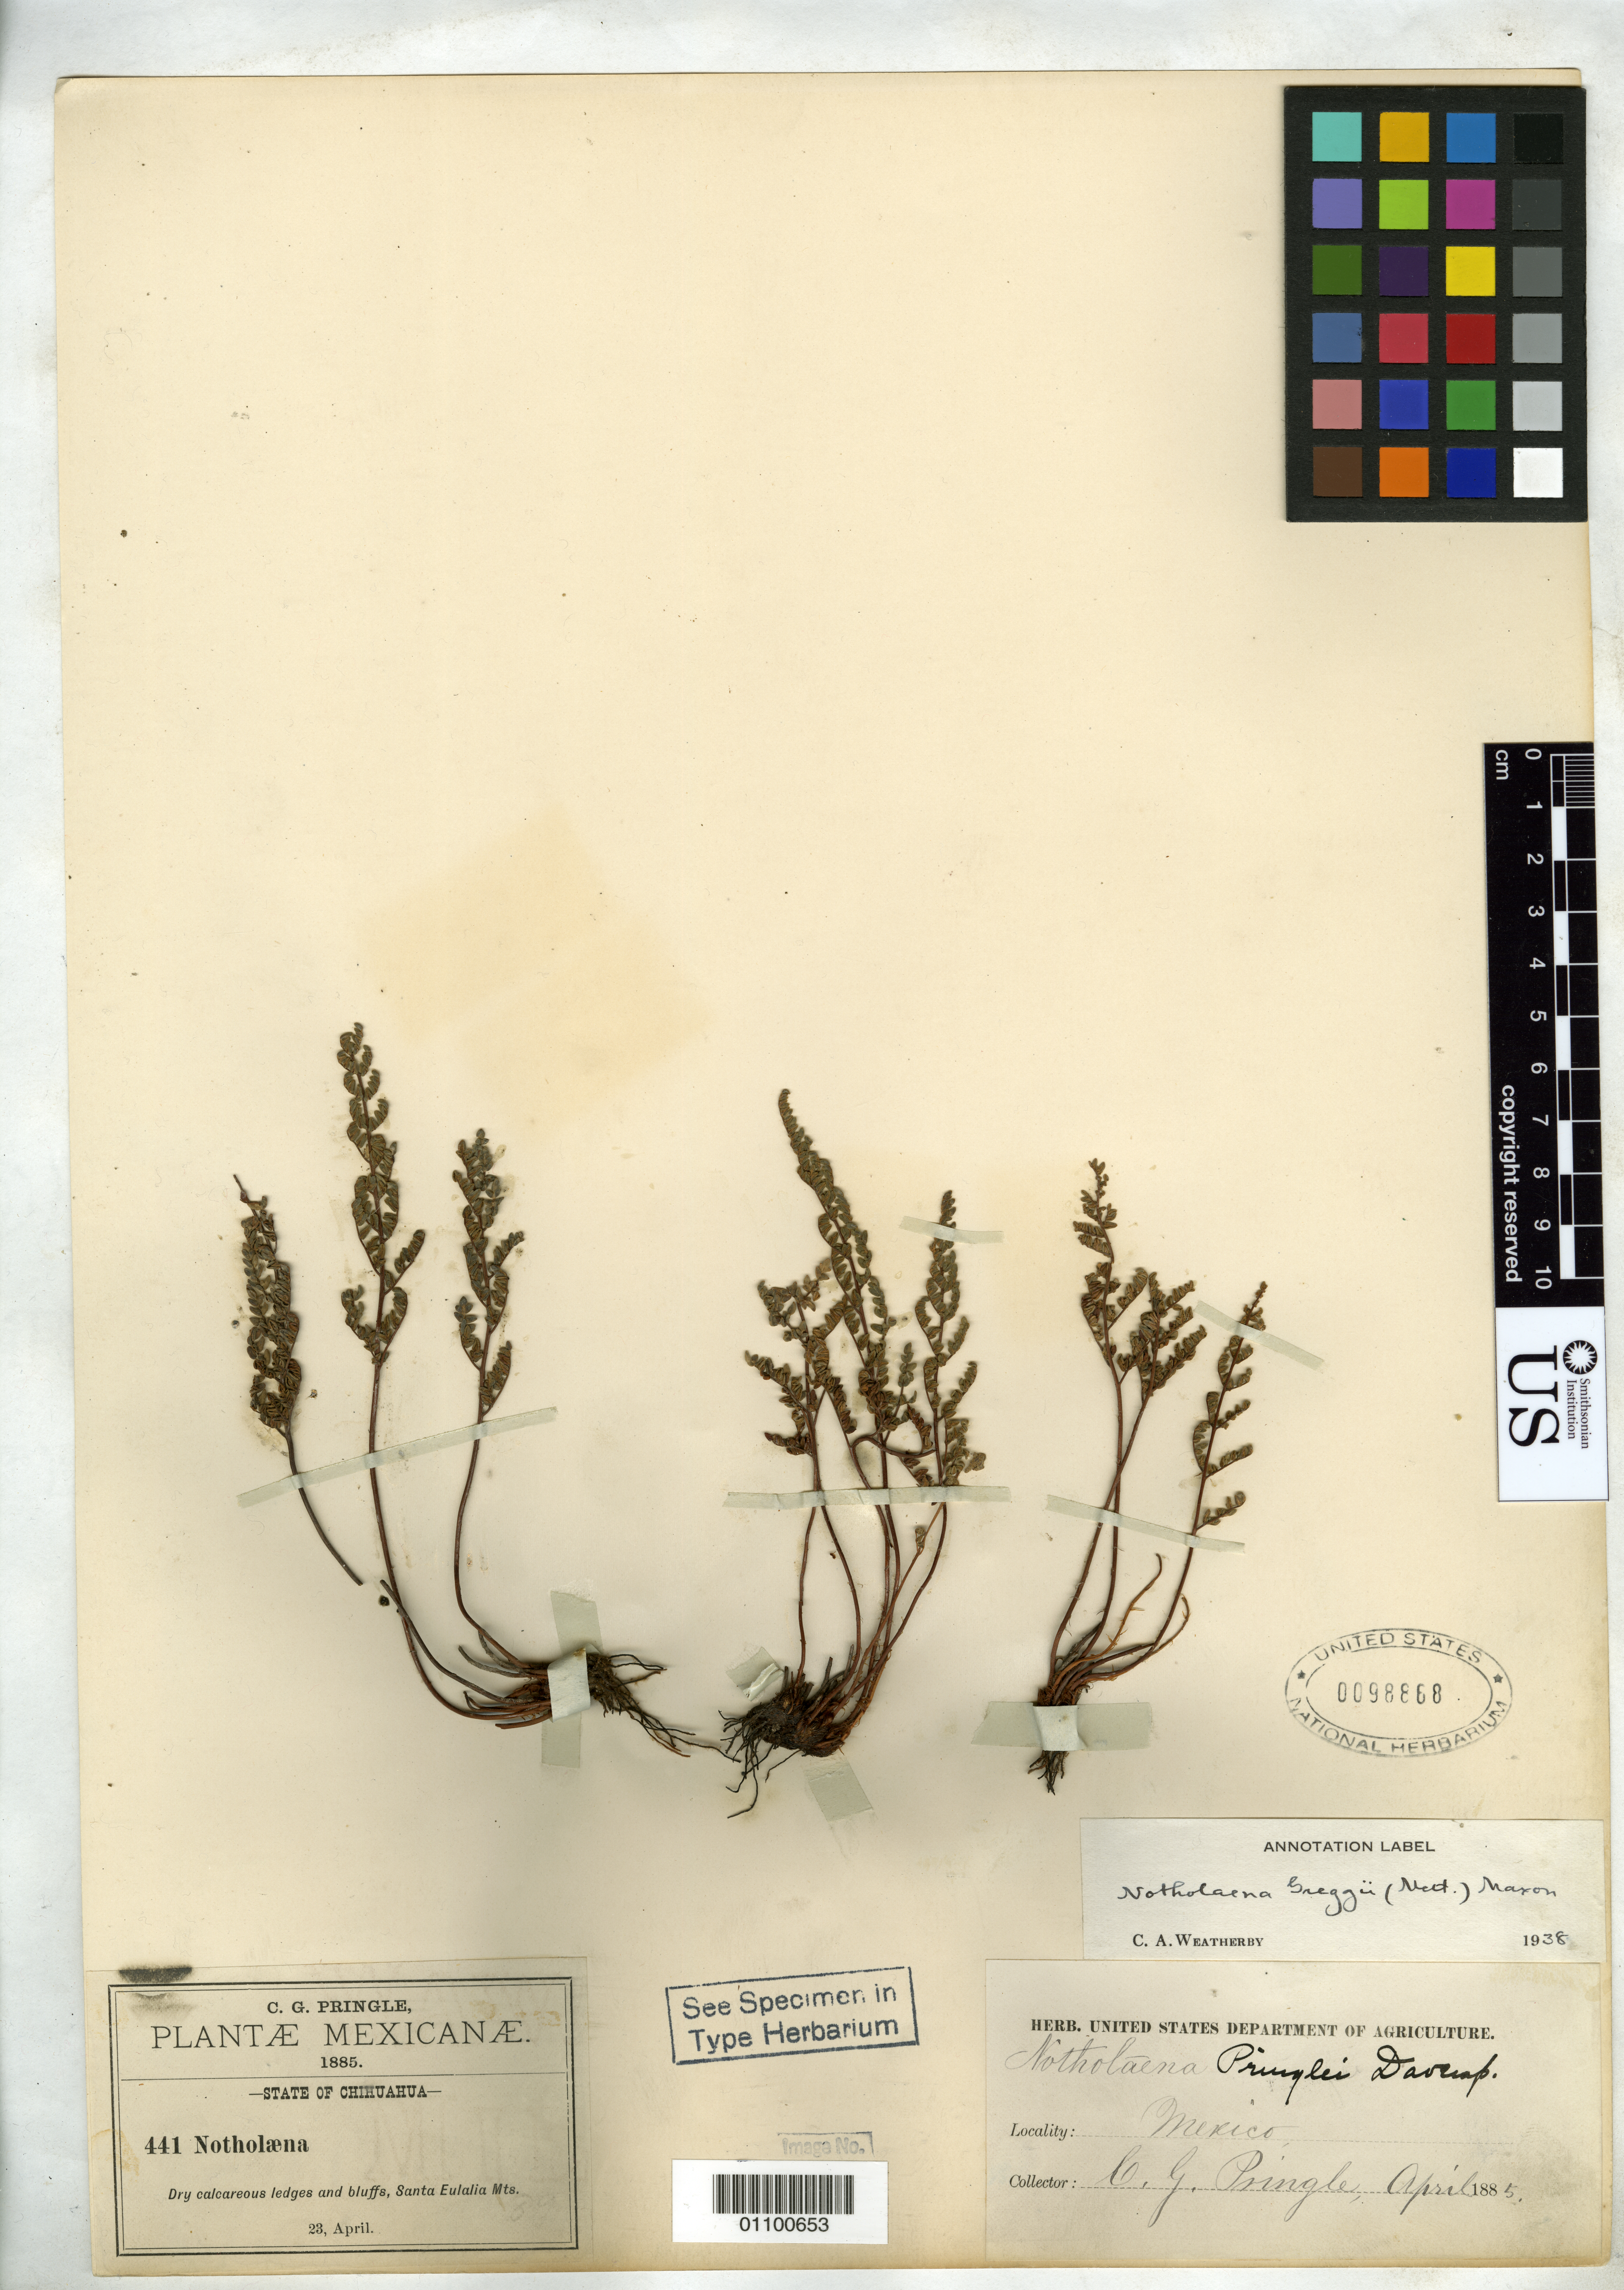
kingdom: Plantae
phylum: Tracheophyta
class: Polypodiopsida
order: Polypodiales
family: Pteridaceae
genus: Notholaena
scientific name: Notholaena pringlei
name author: Davenp.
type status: Isotype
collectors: C. G. Pringle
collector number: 441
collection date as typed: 23 Apr 1885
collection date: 1885-04-23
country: Mexico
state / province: Chihuahua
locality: Santa Eulalia Mountains.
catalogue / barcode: US 98868